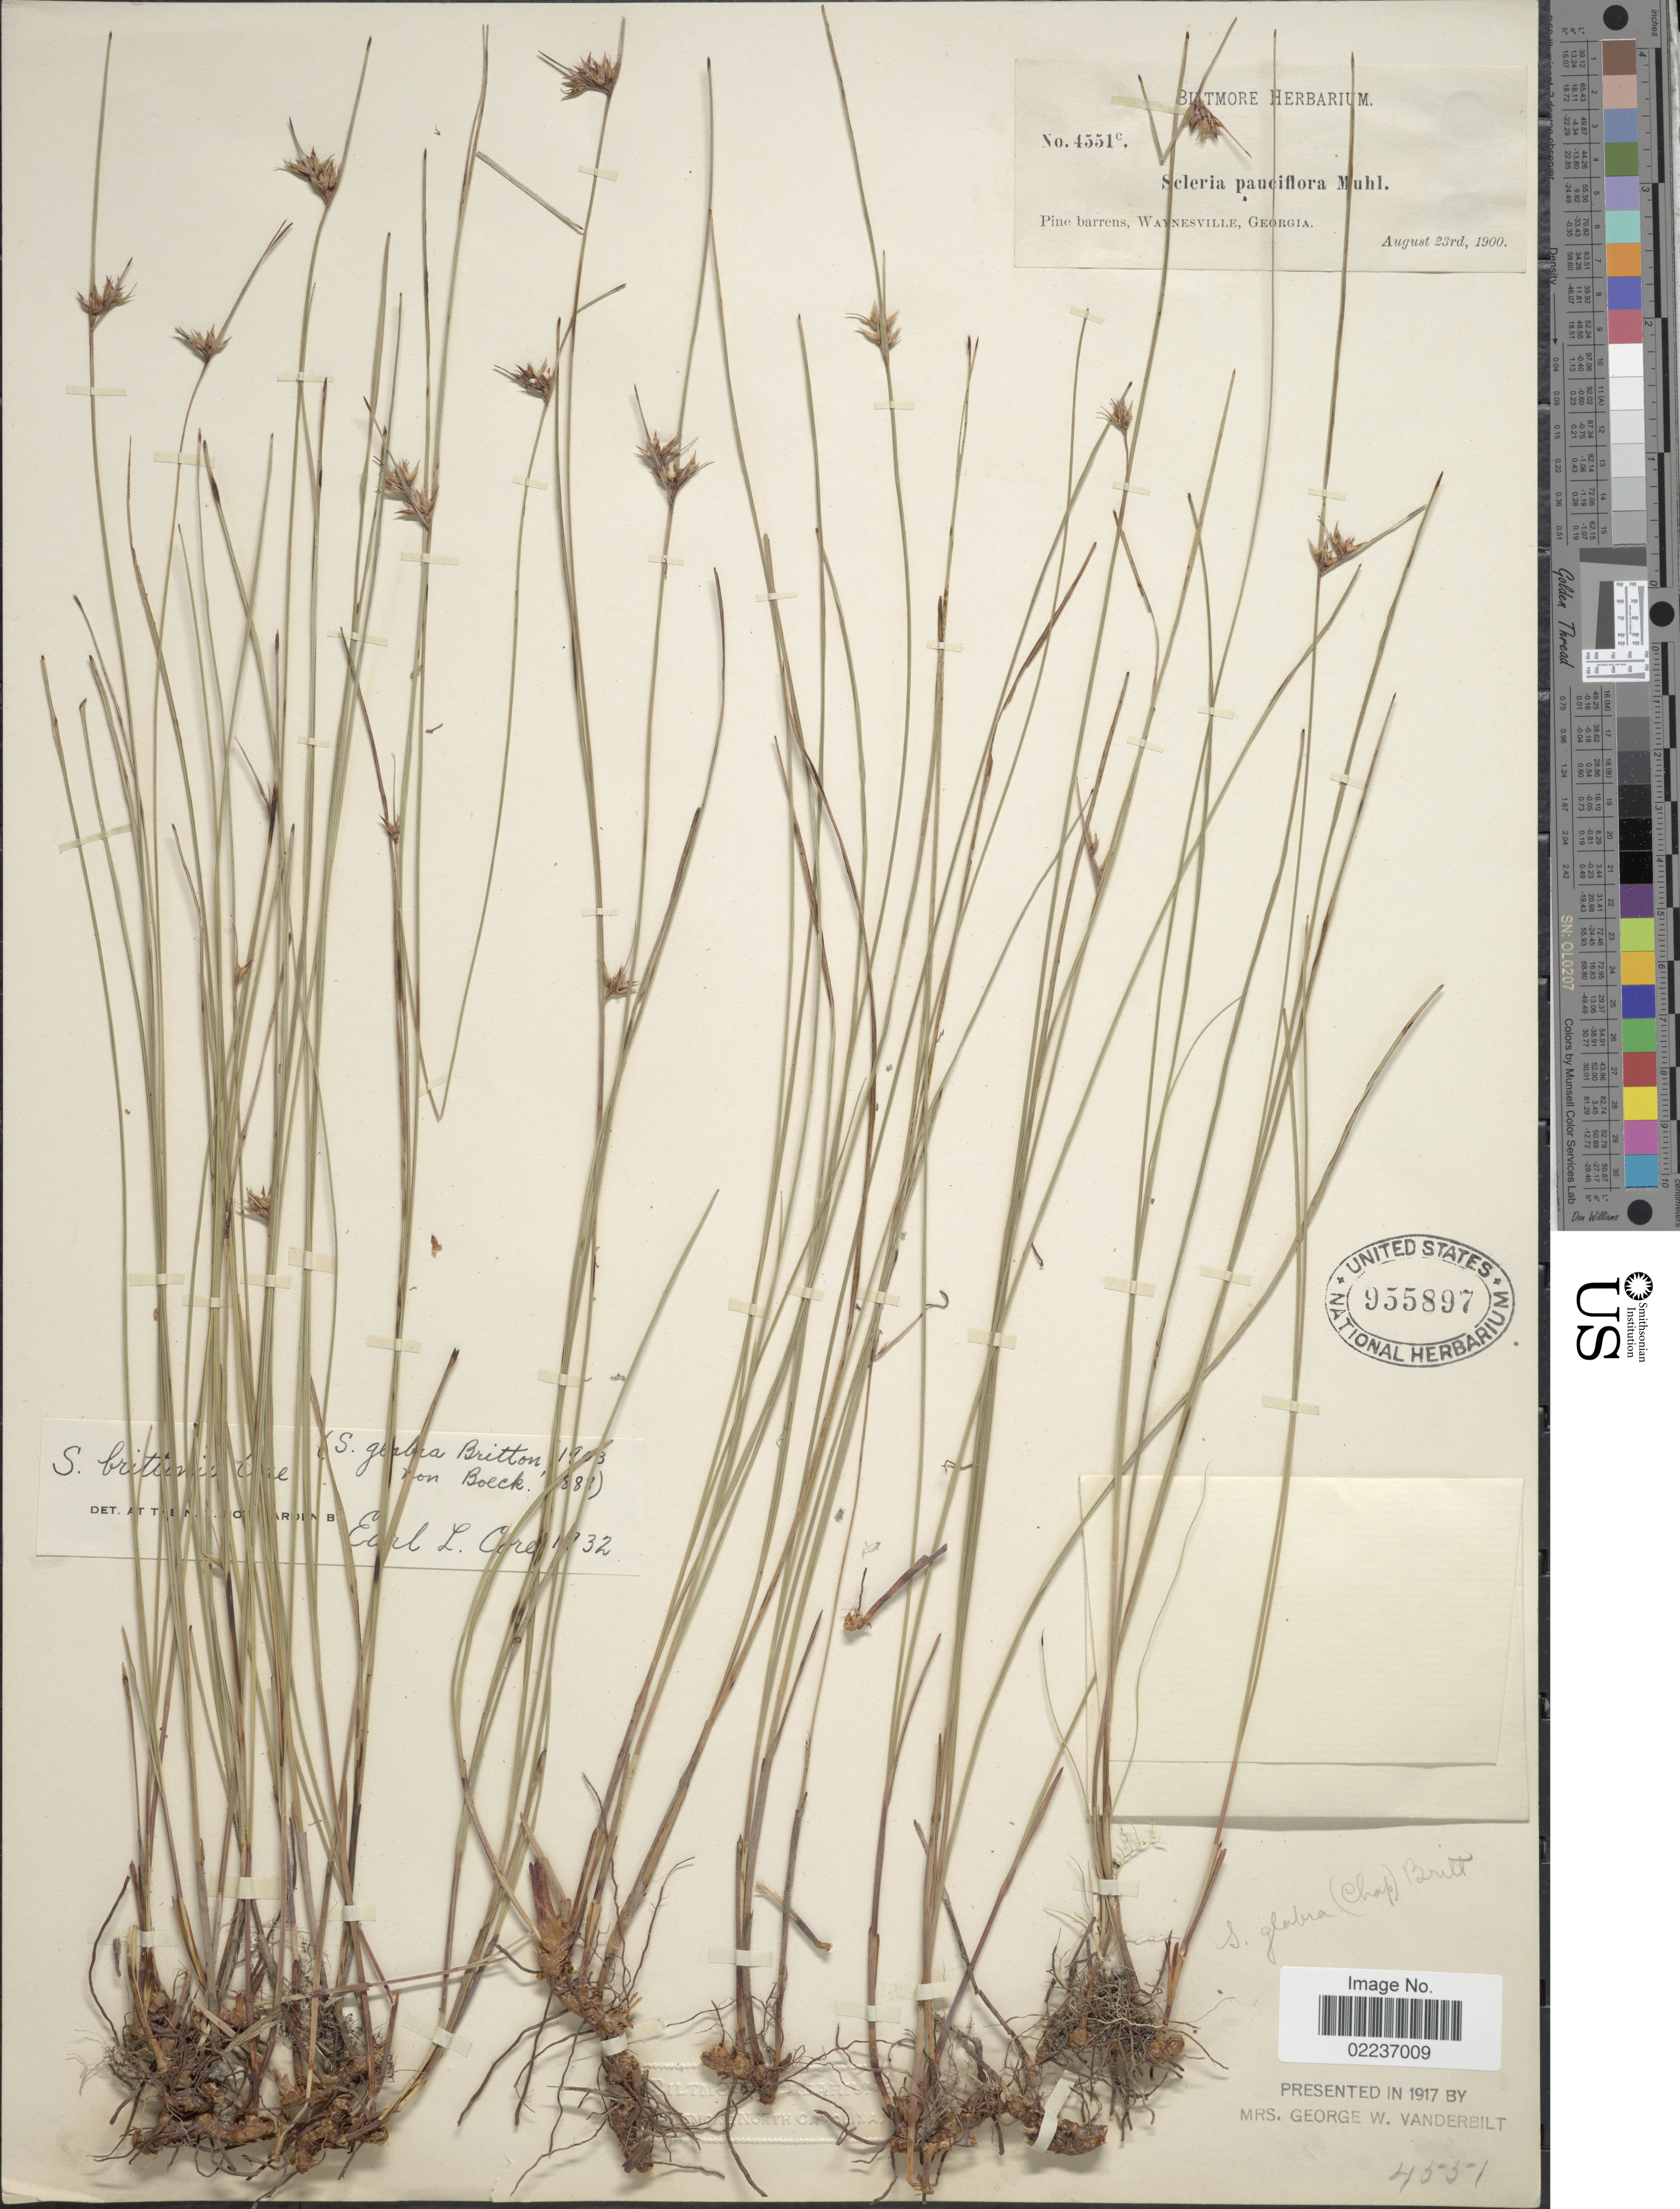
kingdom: Plantae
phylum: Tracheophyta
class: Liliopsida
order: Poales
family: Cyperaceae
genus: Scleria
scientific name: Scleria brittonii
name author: Core ex Small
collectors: ex herb. Biltmore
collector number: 4551c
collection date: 1900-08-23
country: United States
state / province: Georgia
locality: Pine barrens, Waynesville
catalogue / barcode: US 955897